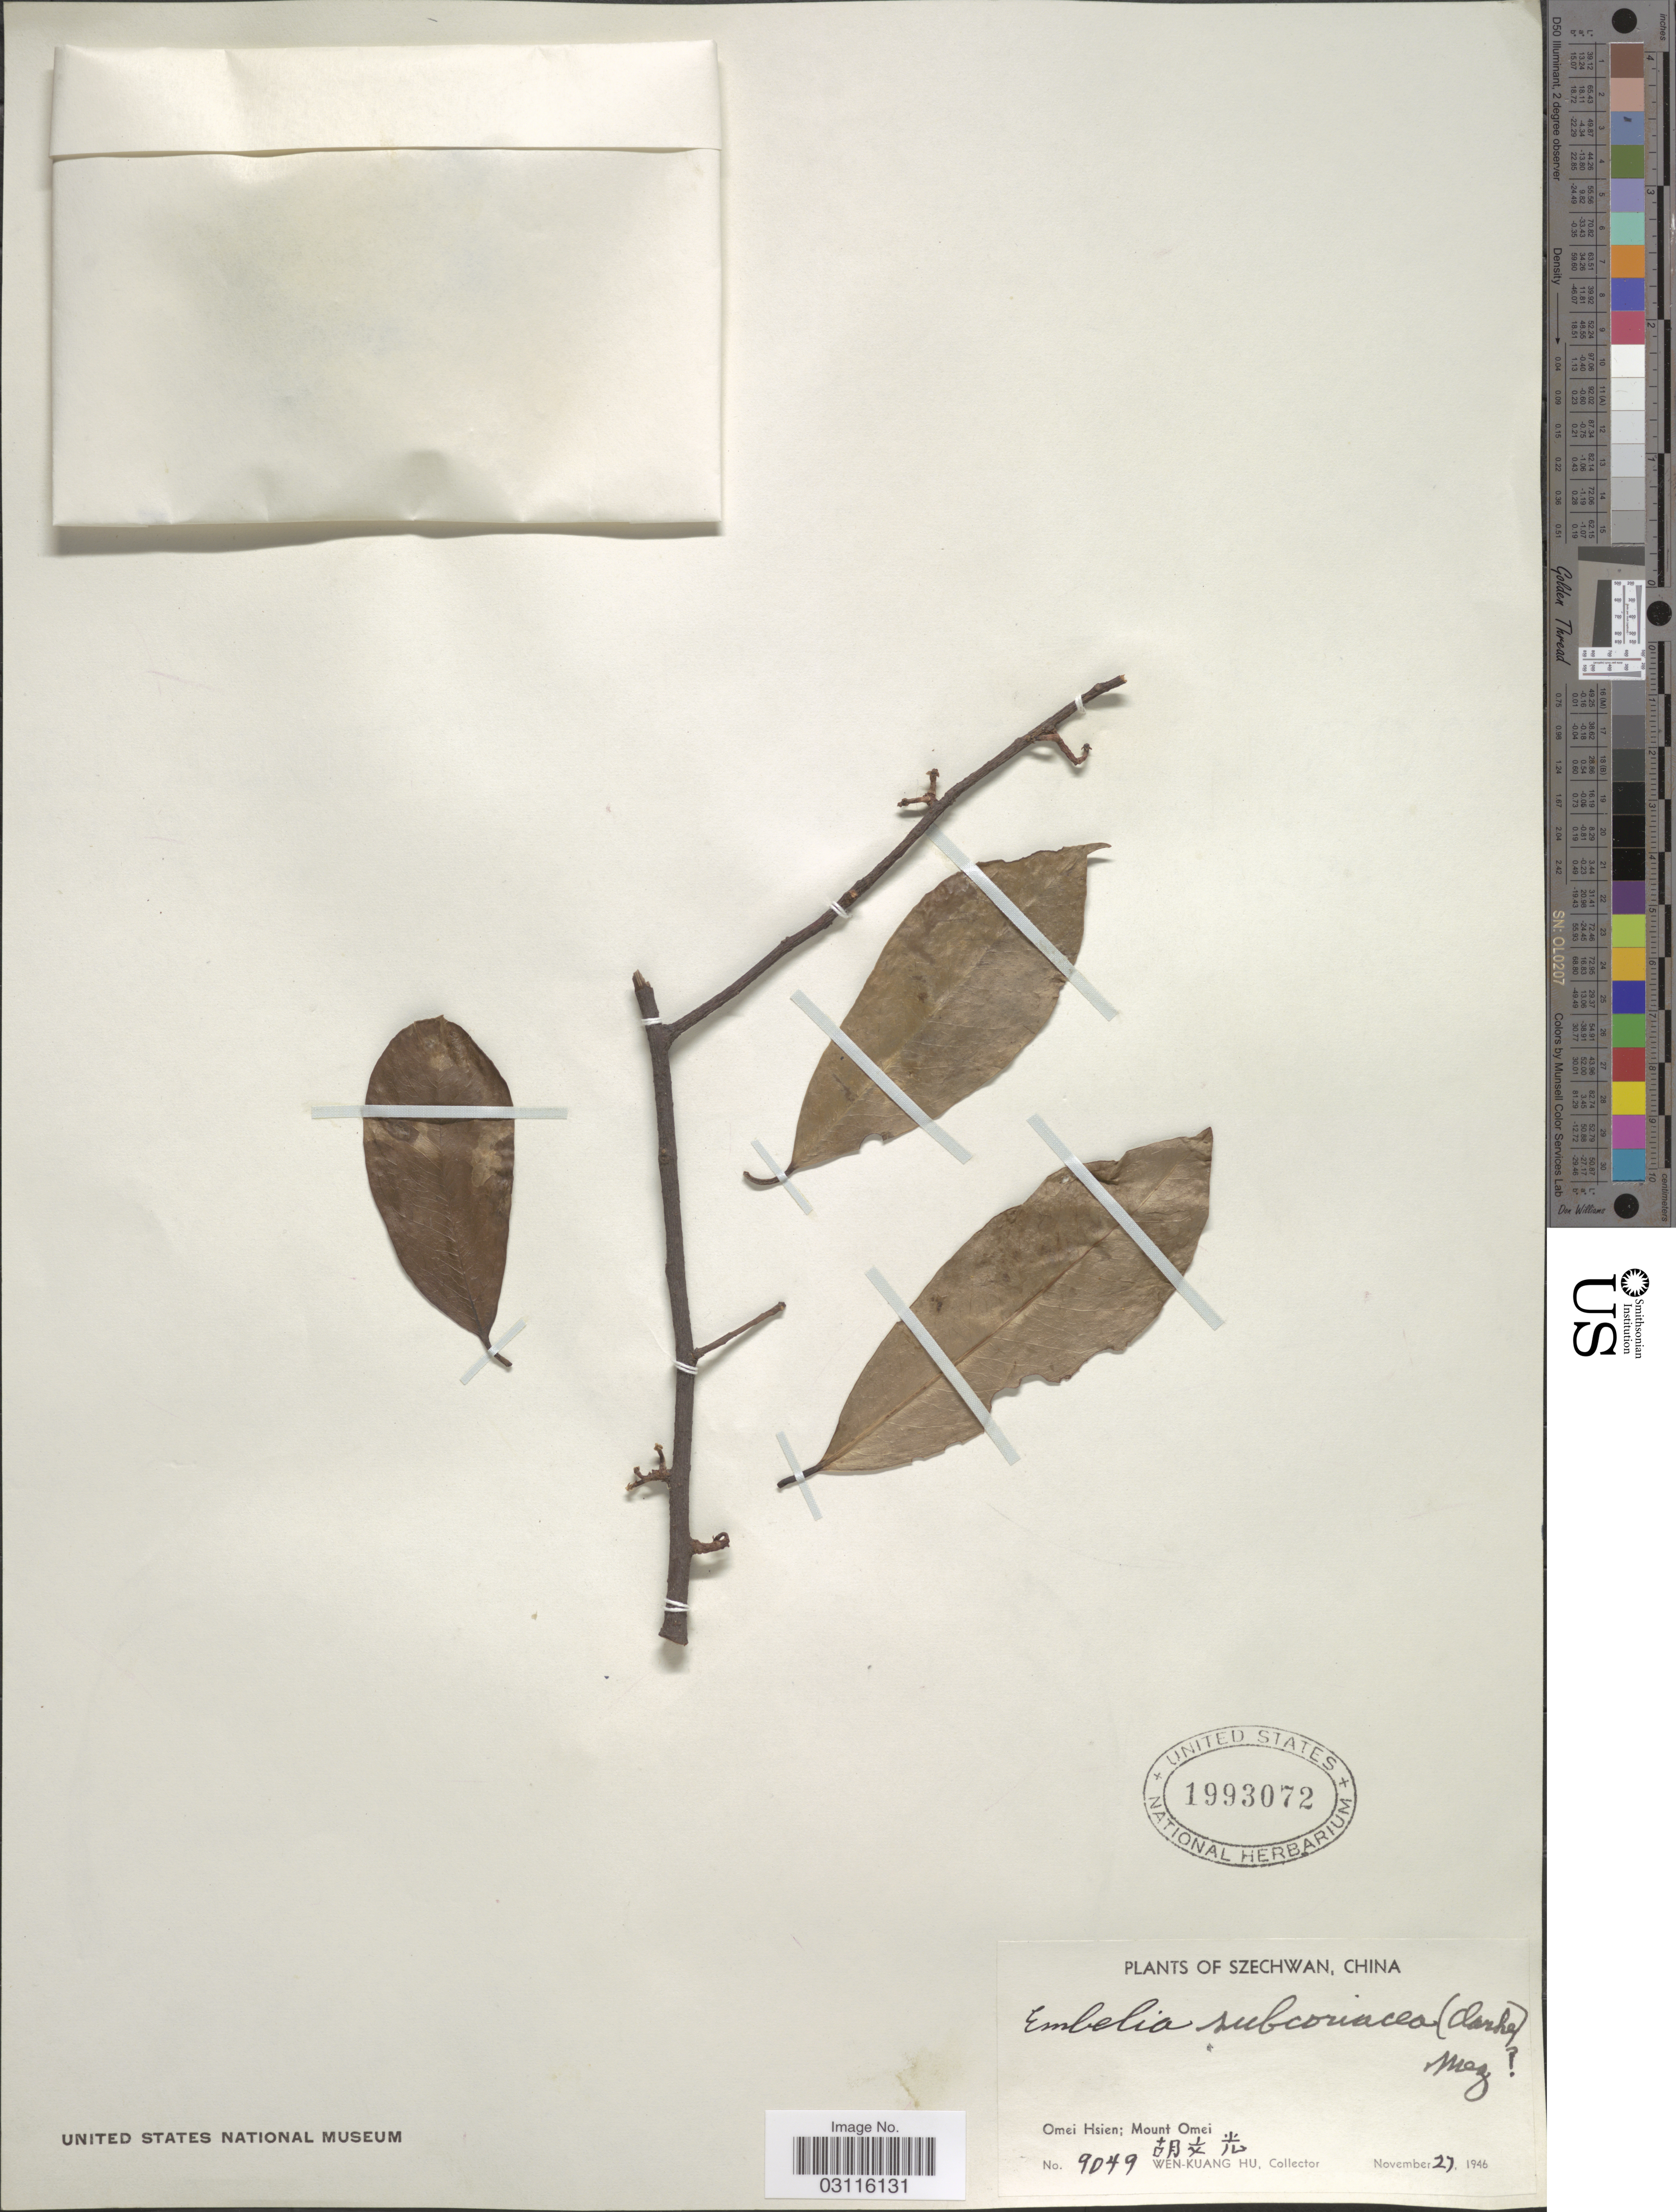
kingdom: Plantae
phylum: Tracheophyta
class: Magnoliopsida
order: Ericales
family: Primulaceae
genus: Embelia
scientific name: Embelia subcoriacea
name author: (C.B. Clarke) Mez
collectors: W. K. Hu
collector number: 9049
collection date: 1946-11-27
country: China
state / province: Sichuan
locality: Szechwan, Omei Hsien; Mount Omei.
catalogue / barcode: US 1993072